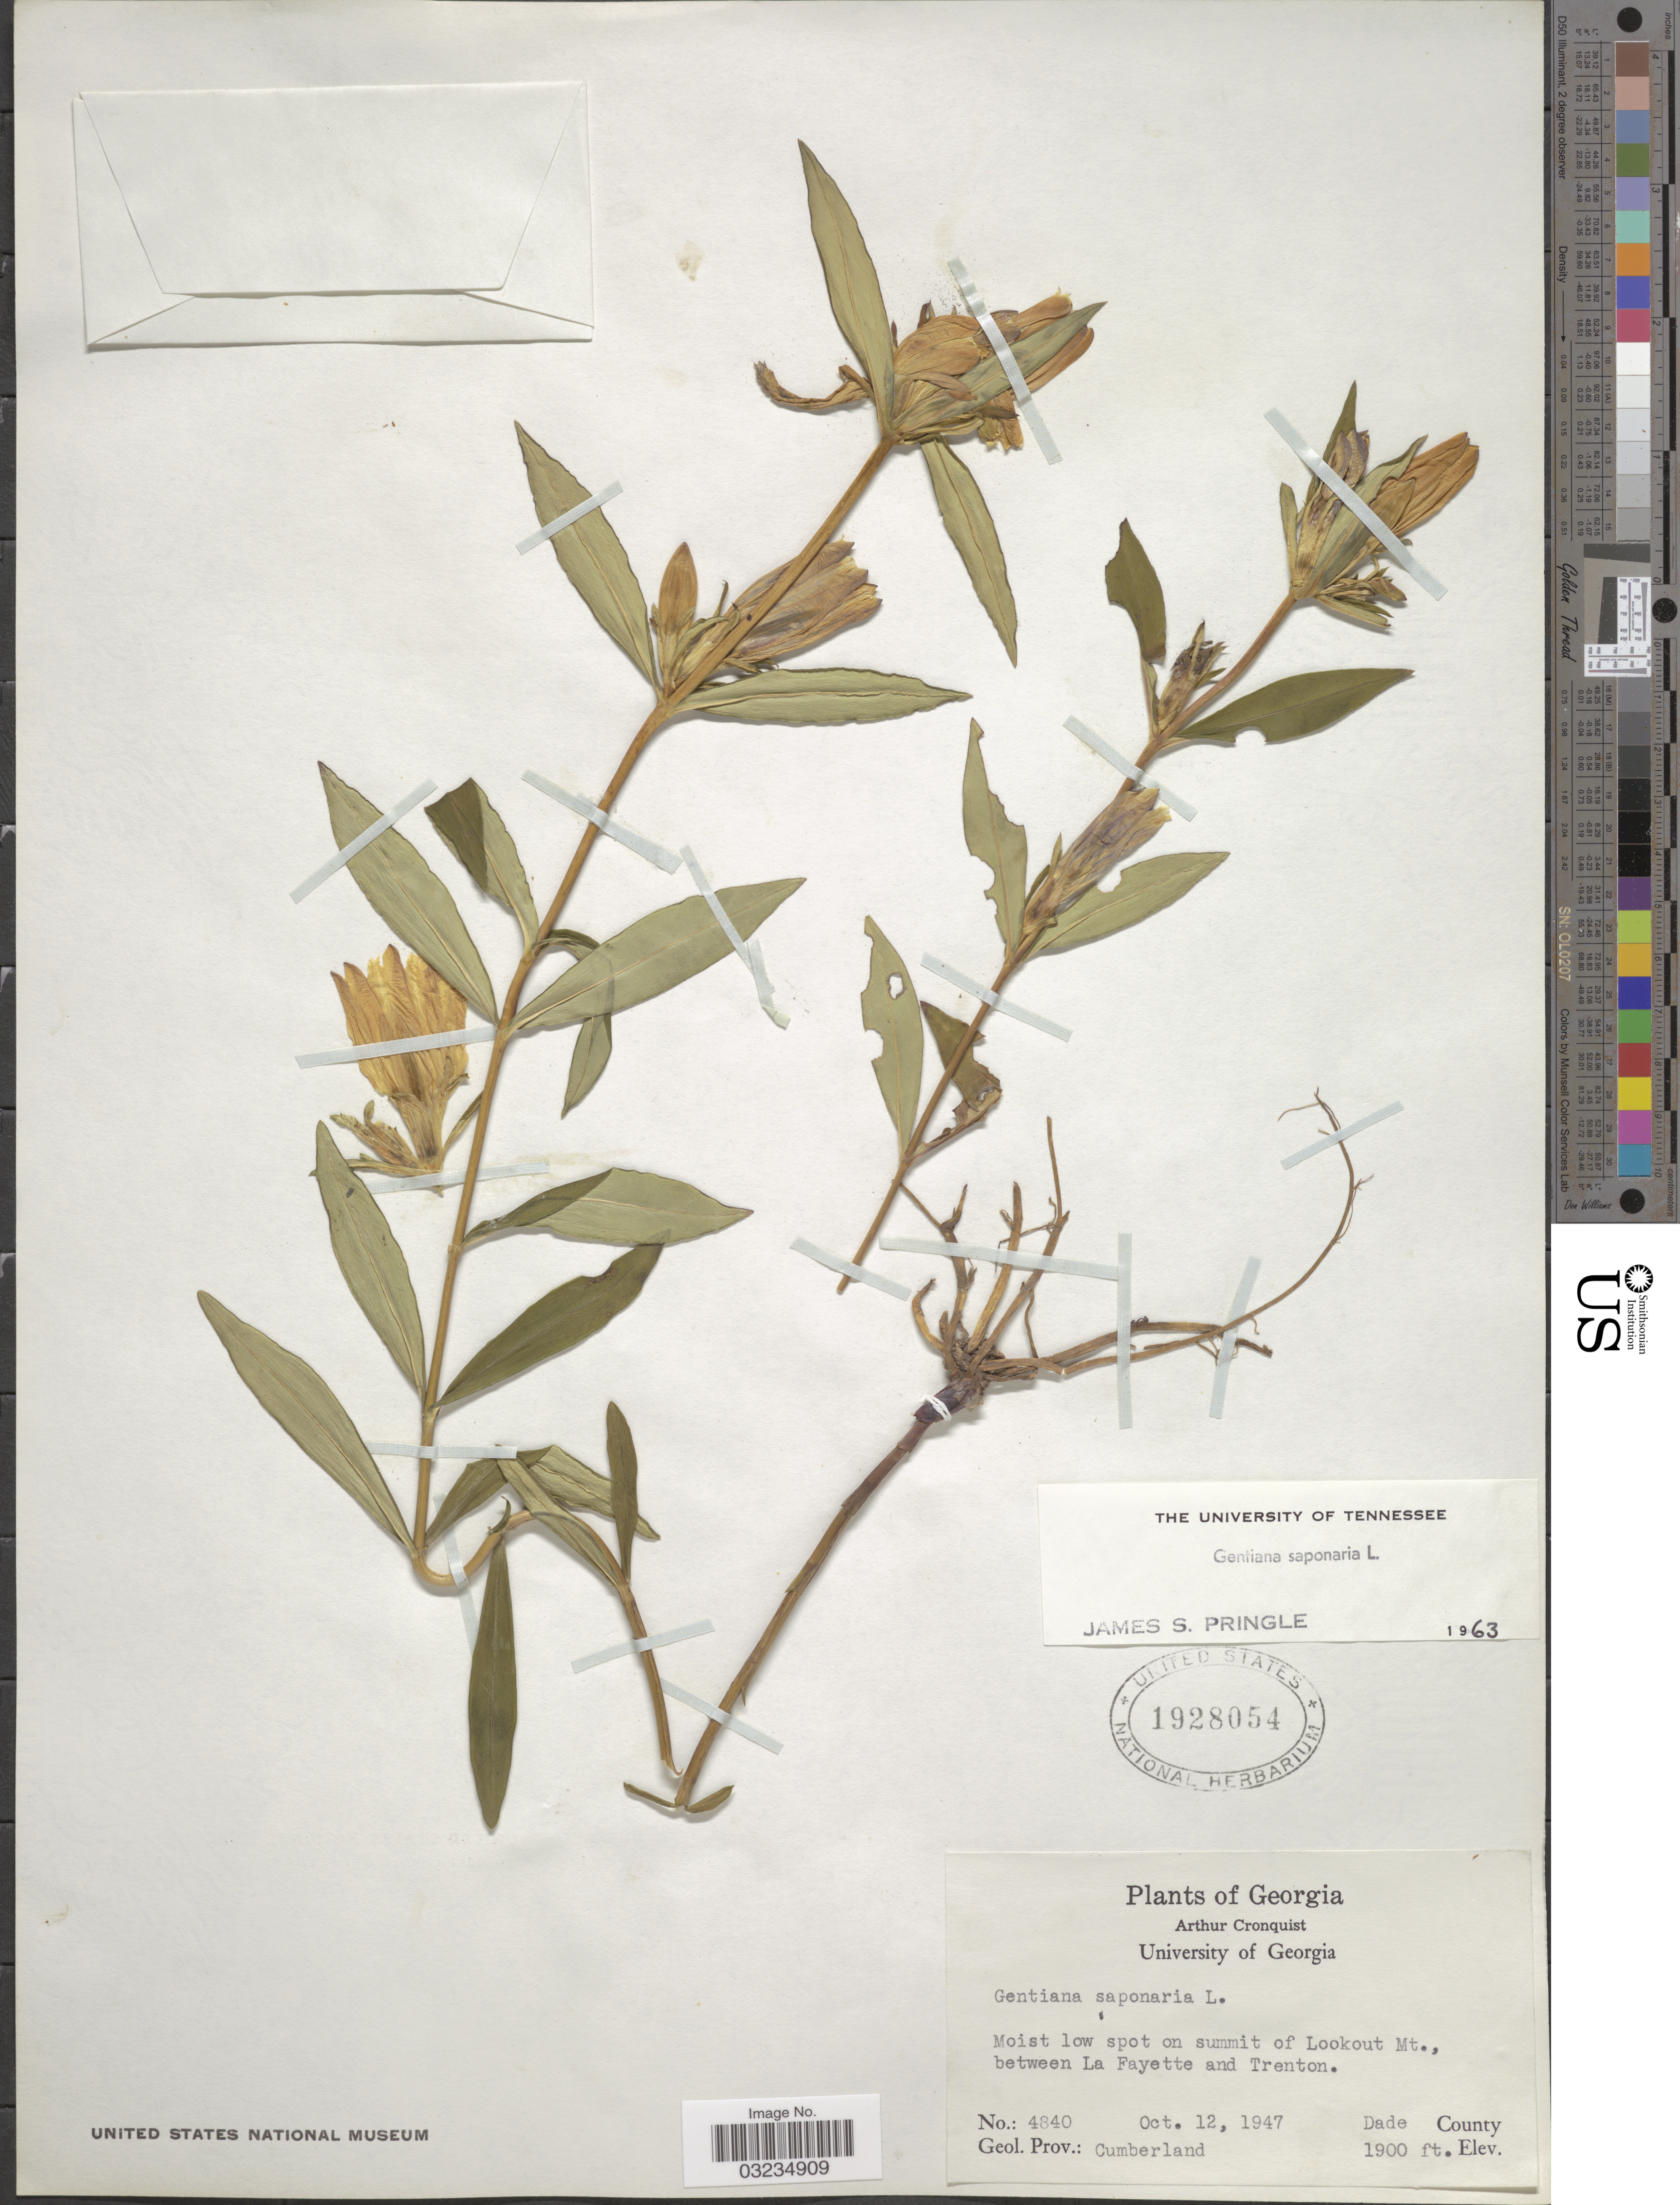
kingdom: Plantae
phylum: Tracheophyta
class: Magnoliopsida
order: Gentianales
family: Gentianaceae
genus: Gentiana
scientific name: Gentiana saponaria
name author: L.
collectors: A. J. Cronquist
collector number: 4840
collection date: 1947-10-12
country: United States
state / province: Georgia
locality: Moist low spot on summit of Lookout Mt., between La Fayette and Trenton. Dade County. Geol. Prov.: Cumberland.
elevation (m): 579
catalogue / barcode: US 1928054